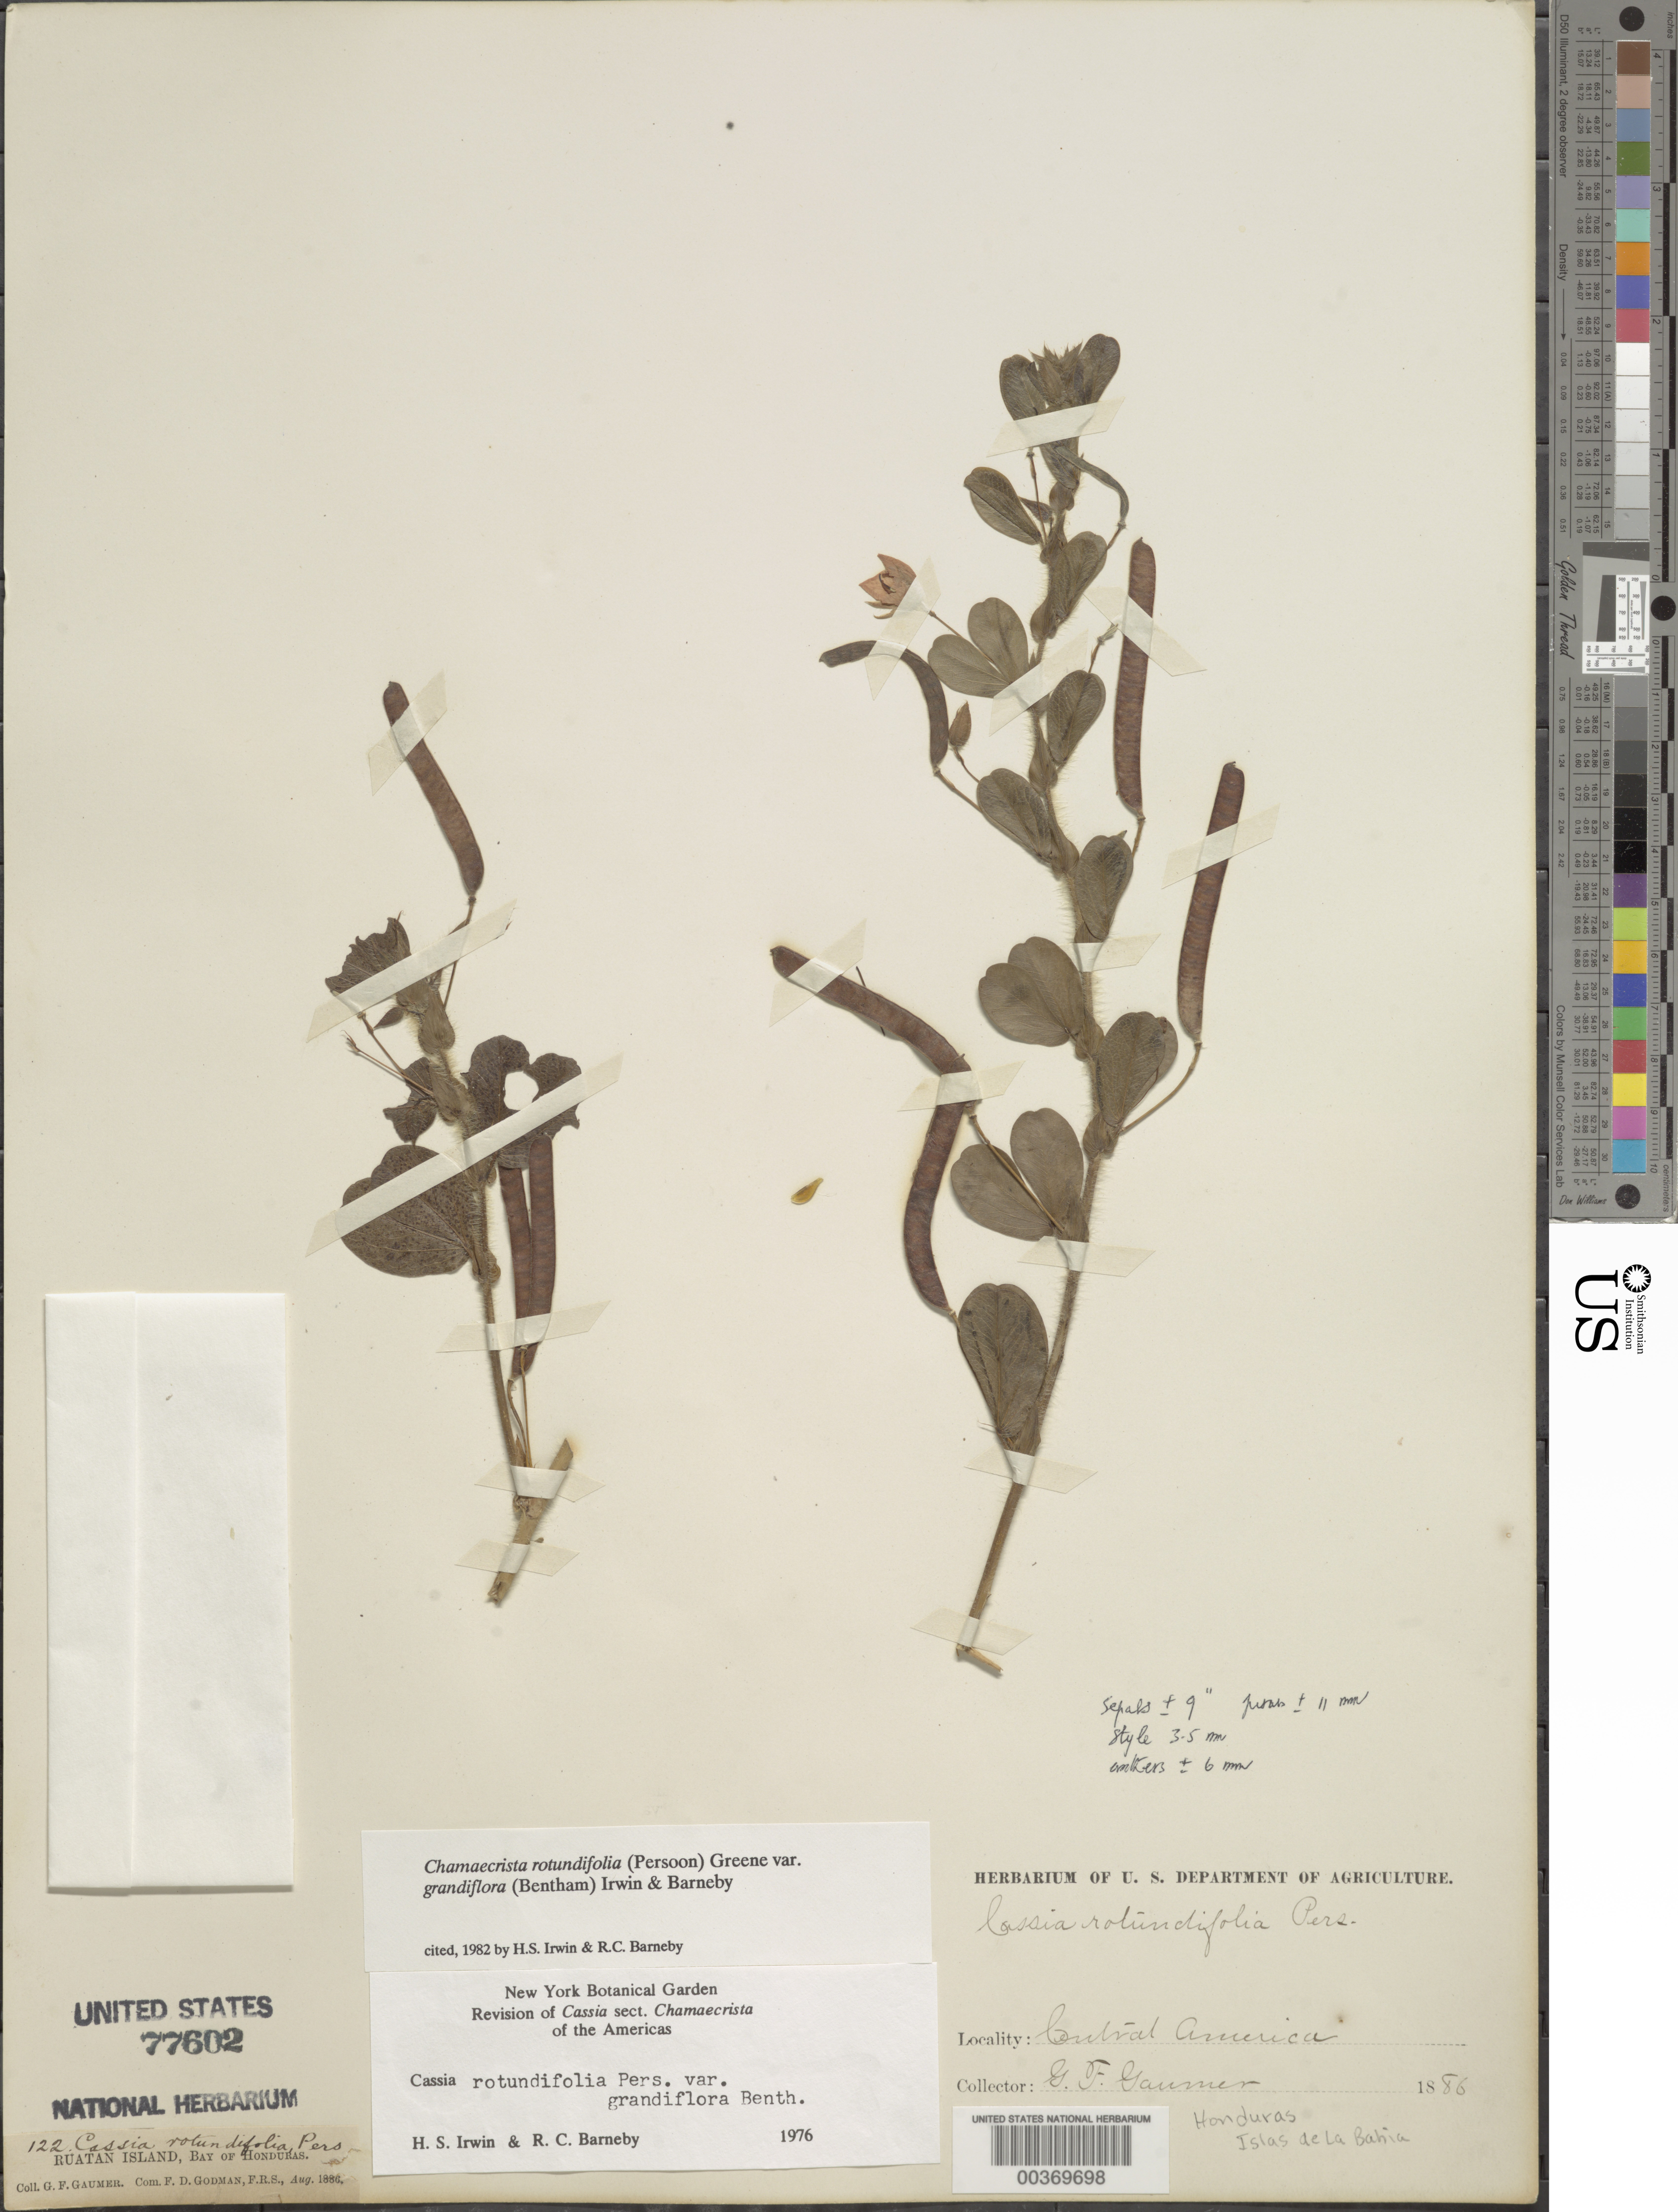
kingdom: Plantae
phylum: Tracheophyta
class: Magnoliopsida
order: Fabales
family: Fabaceae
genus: Chamaecrista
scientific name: Chamaecrista rotundifolia var. grandiflora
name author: (Benth.) H.S. Irwin & Barneby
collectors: G. F. Gaumer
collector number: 122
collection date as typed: Aug 1886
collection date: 1886-08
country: Honduras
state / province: Islas de la Bahía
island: Roatan Island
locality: Bay of Honduras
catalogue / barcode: US 77602